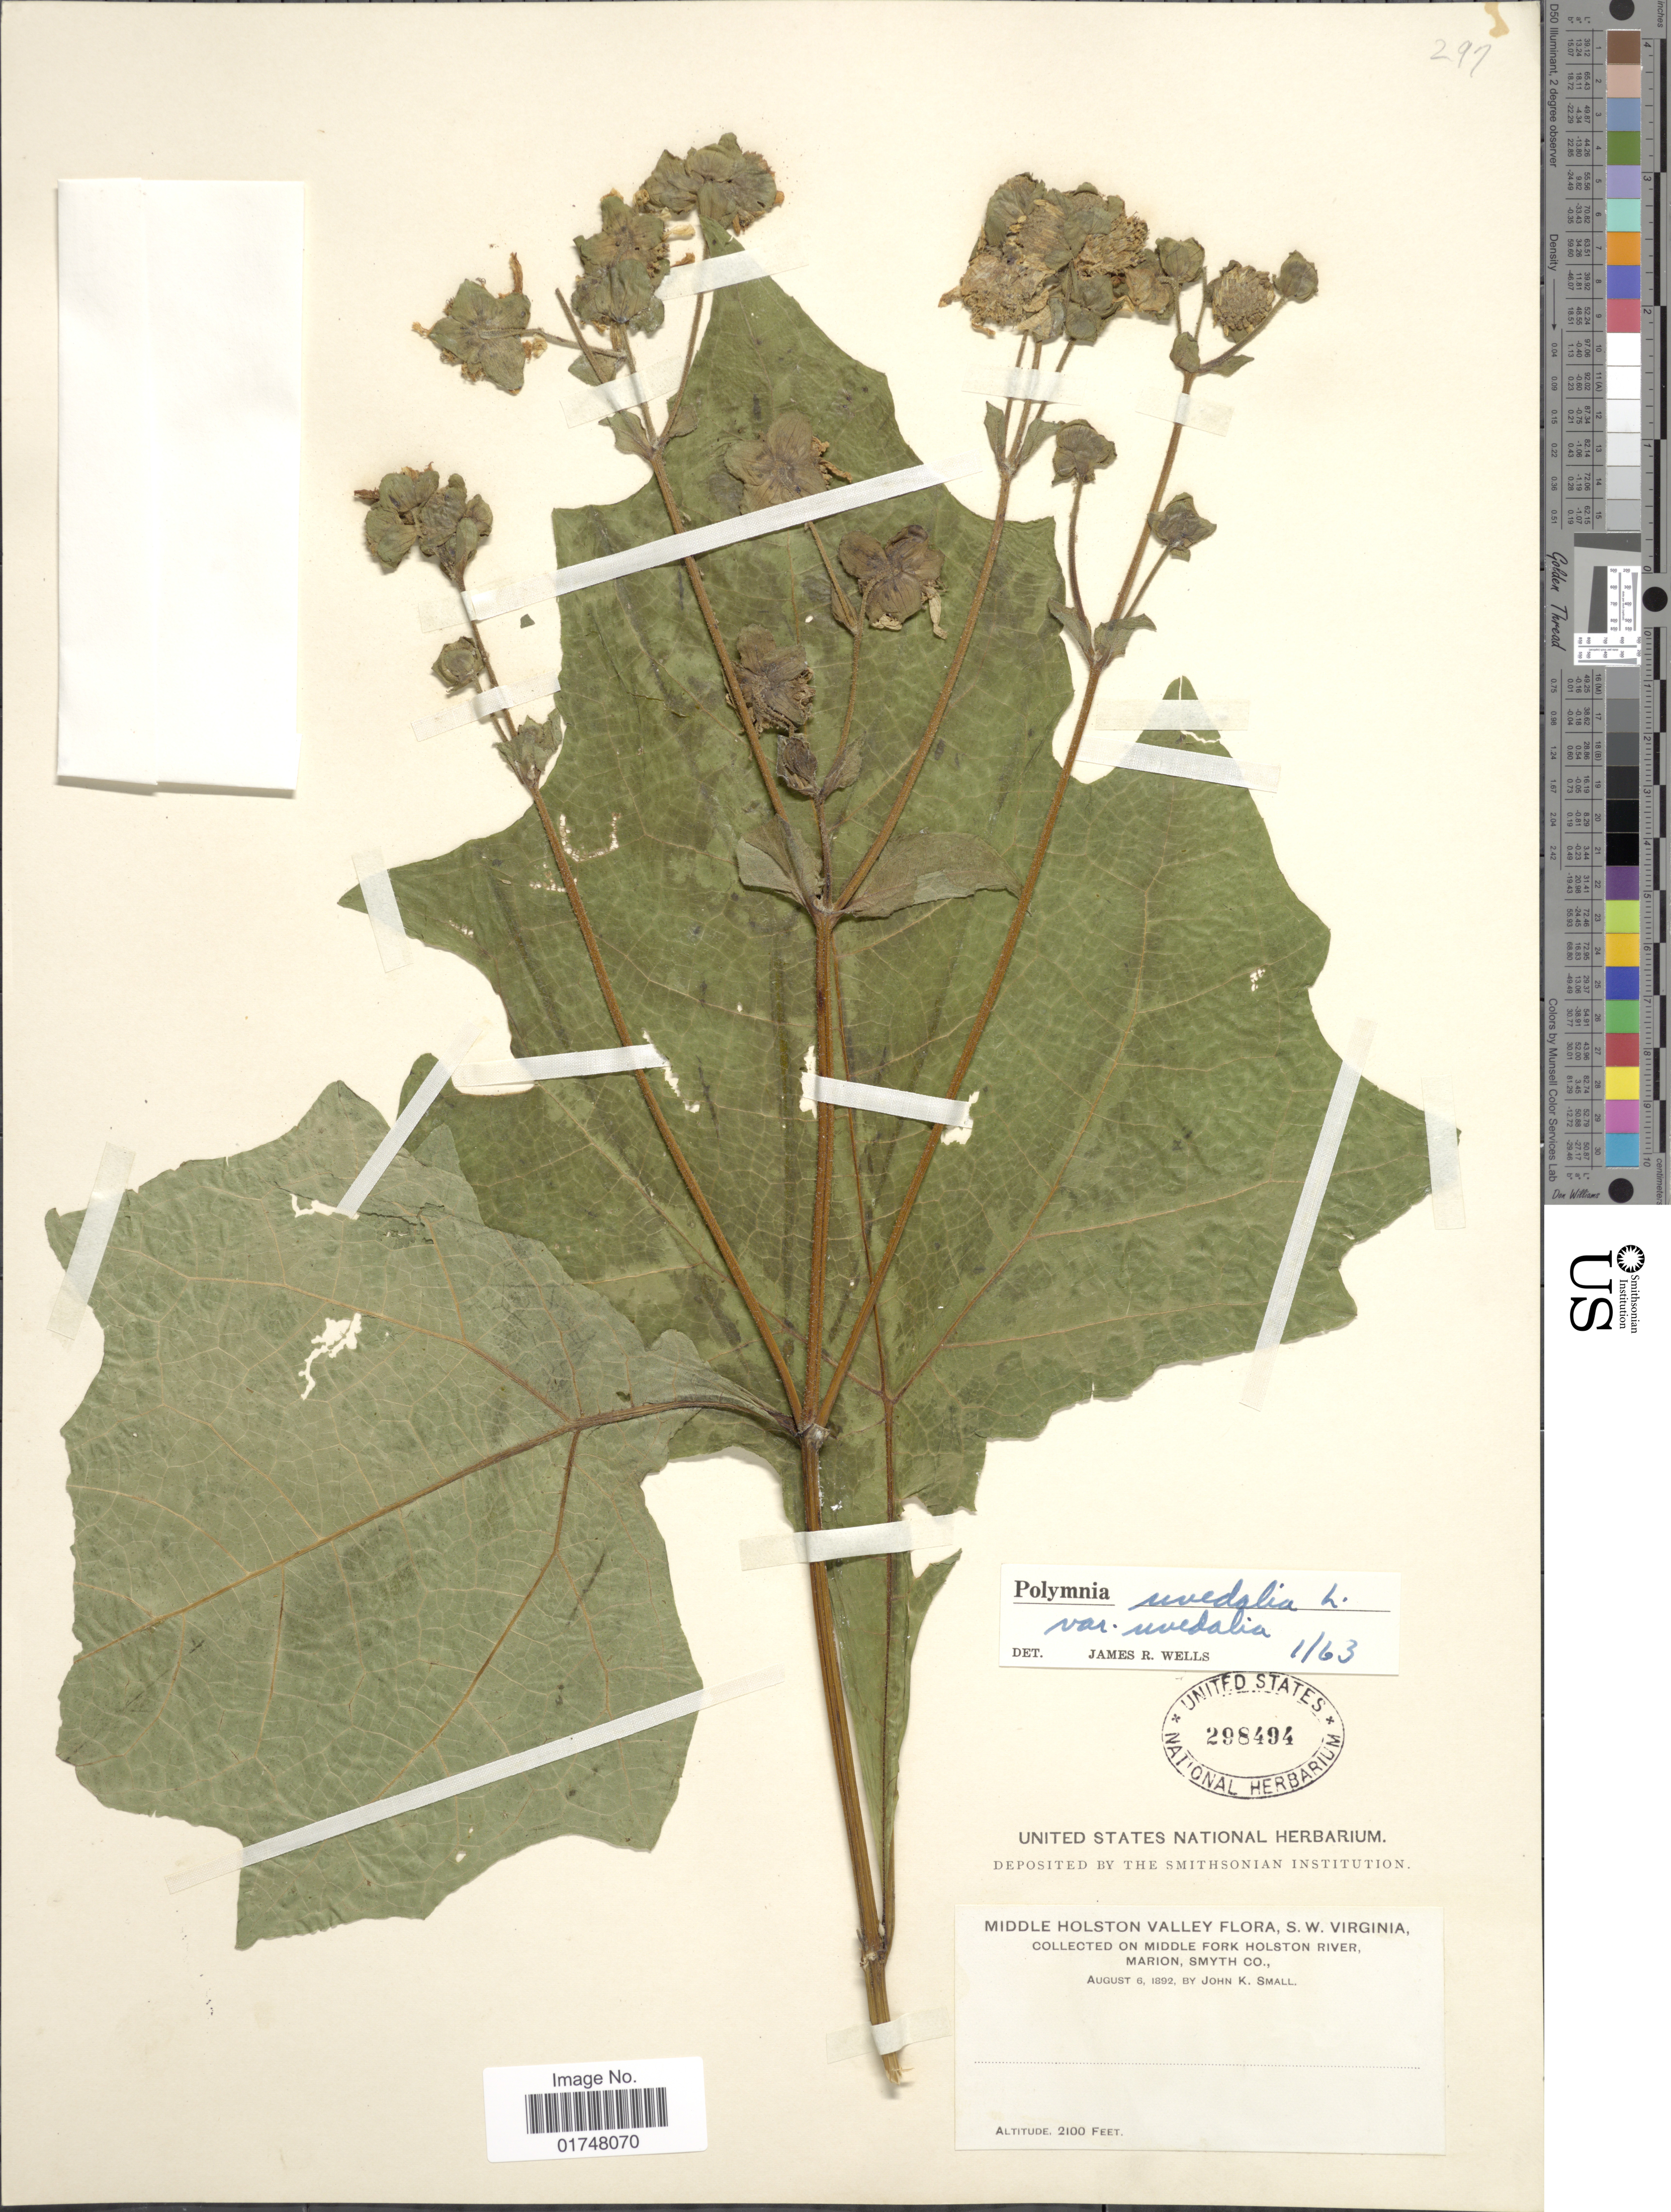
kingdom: Plantae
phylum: Tracheophyta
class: Magnoliopsida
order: Asterales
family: Asteraceae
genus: Smallanthus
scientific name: Smallanthus uvedalia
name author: (L.) Mack. ex Mack.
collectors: J. K. Small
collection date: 1892-08-06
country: United States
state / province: Virginia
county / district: Smyth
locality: Middle Holston Valley, S.W. Virginia. Middle Fork Holston River, Marion Smyth Co.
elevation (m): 640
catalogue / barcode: US 298494